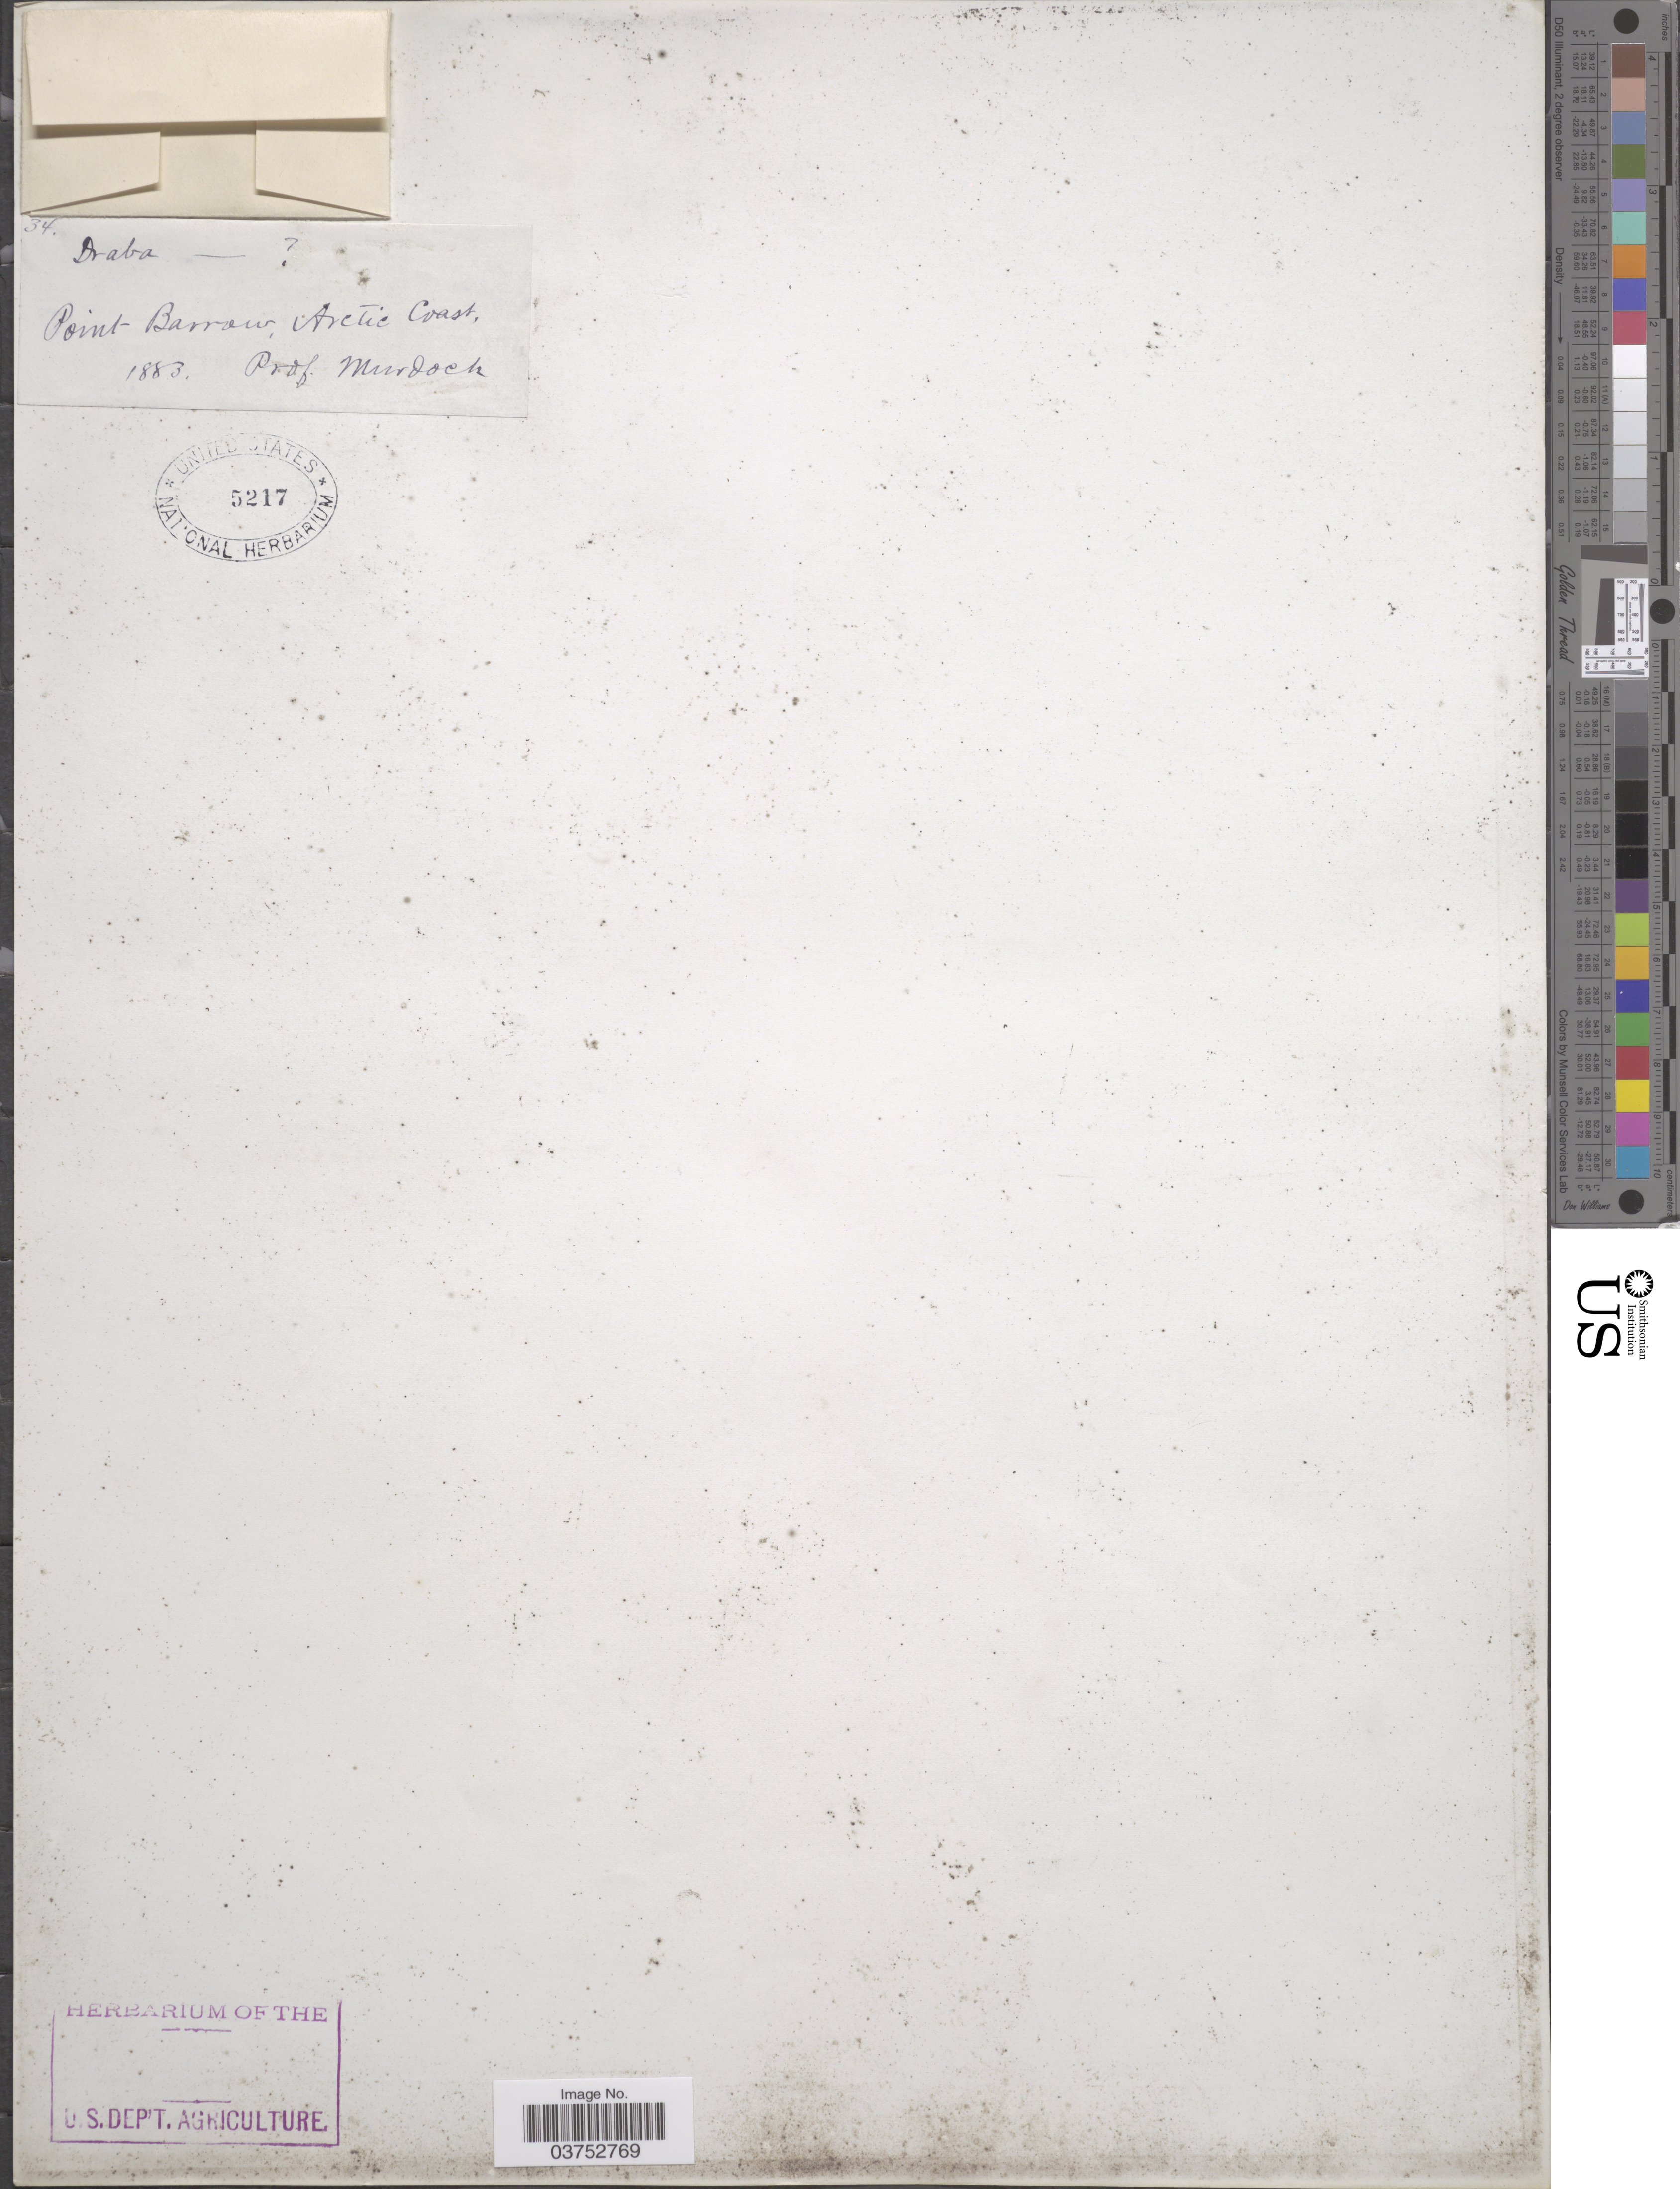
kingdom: Plantae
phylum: Tracheophyta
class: Magnoliopsida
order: Brassicales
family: Brassicaceae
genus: Draba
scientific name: Draba sp.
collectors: Prof. Macoun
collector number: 34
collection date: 1883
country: United States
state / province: Alaska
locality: Point Barrow, Arctic Coast.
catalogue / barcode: US 5217